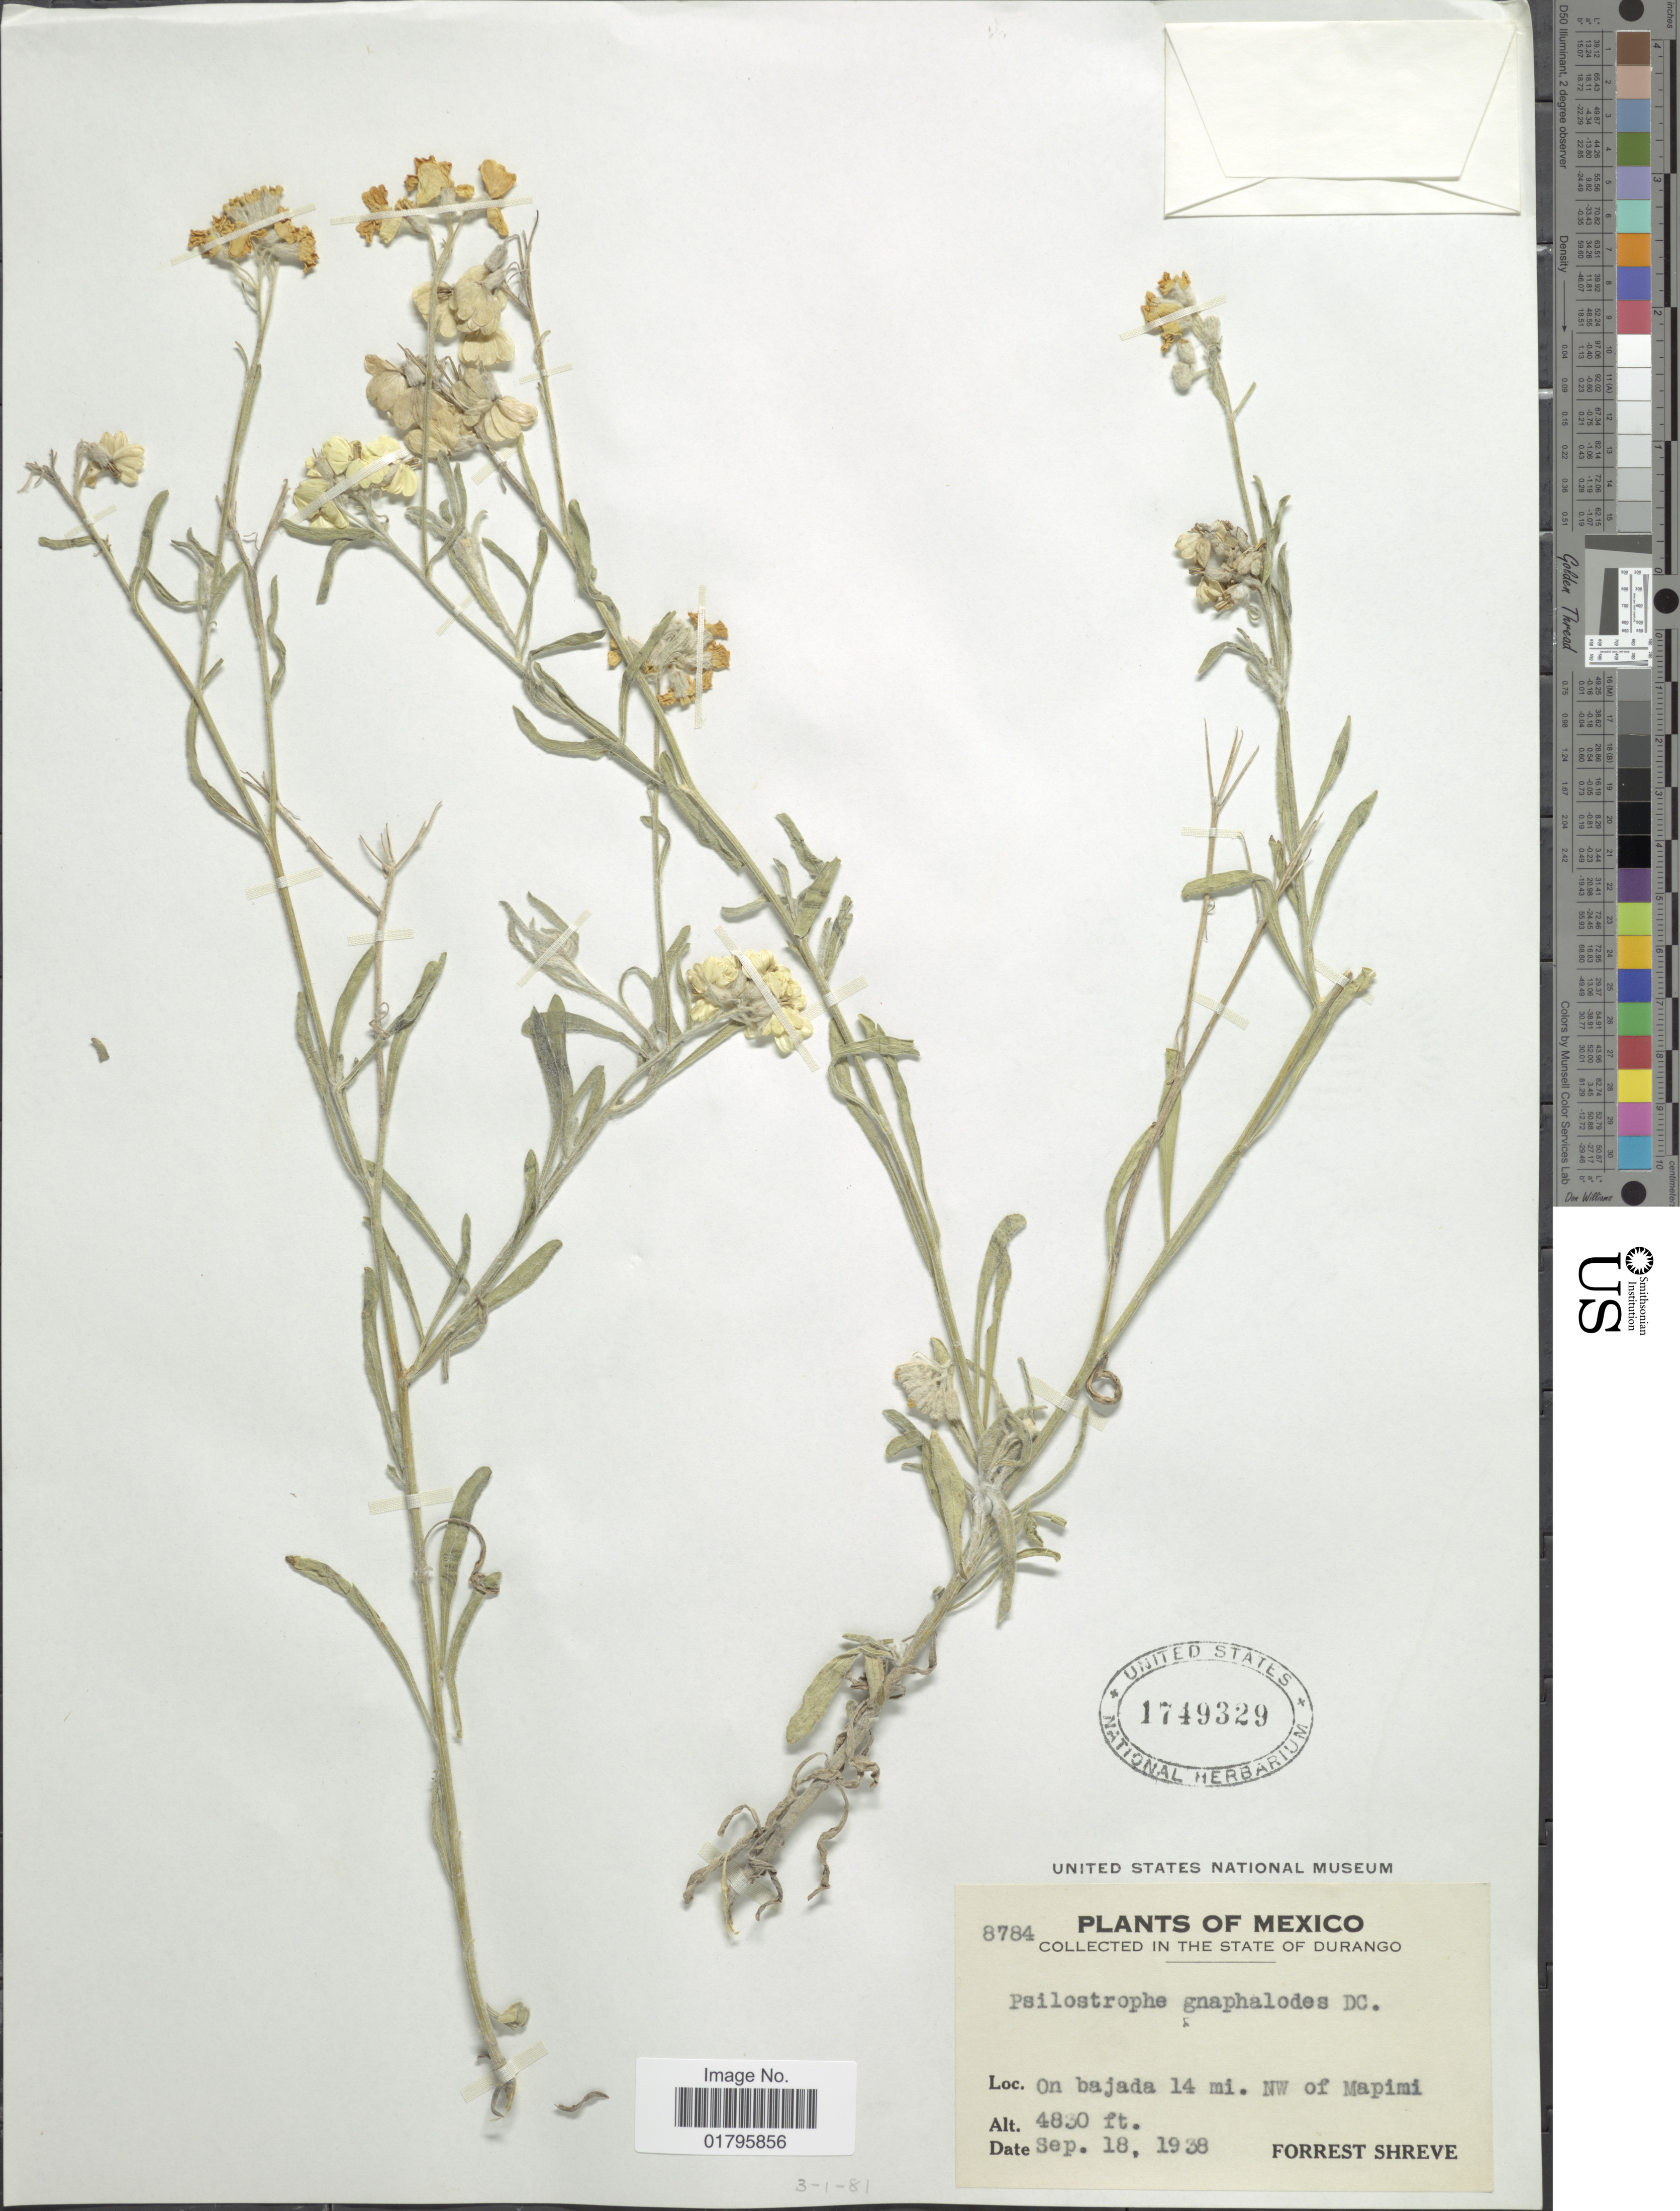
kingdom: Plantae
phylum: Tracheophyta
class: Magnoliopsida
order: Asterales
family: Asteraceae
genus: Psilostrophe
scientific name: Psilostrophe gnaphaloides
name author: DC.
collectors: F. Shreve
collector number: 8784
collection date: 1938-09-18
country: Mexico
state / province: Durango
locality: State of Durango. On Bajada 14 mi. NW of Mapimi.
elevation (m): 1472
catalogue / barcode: US 1749329